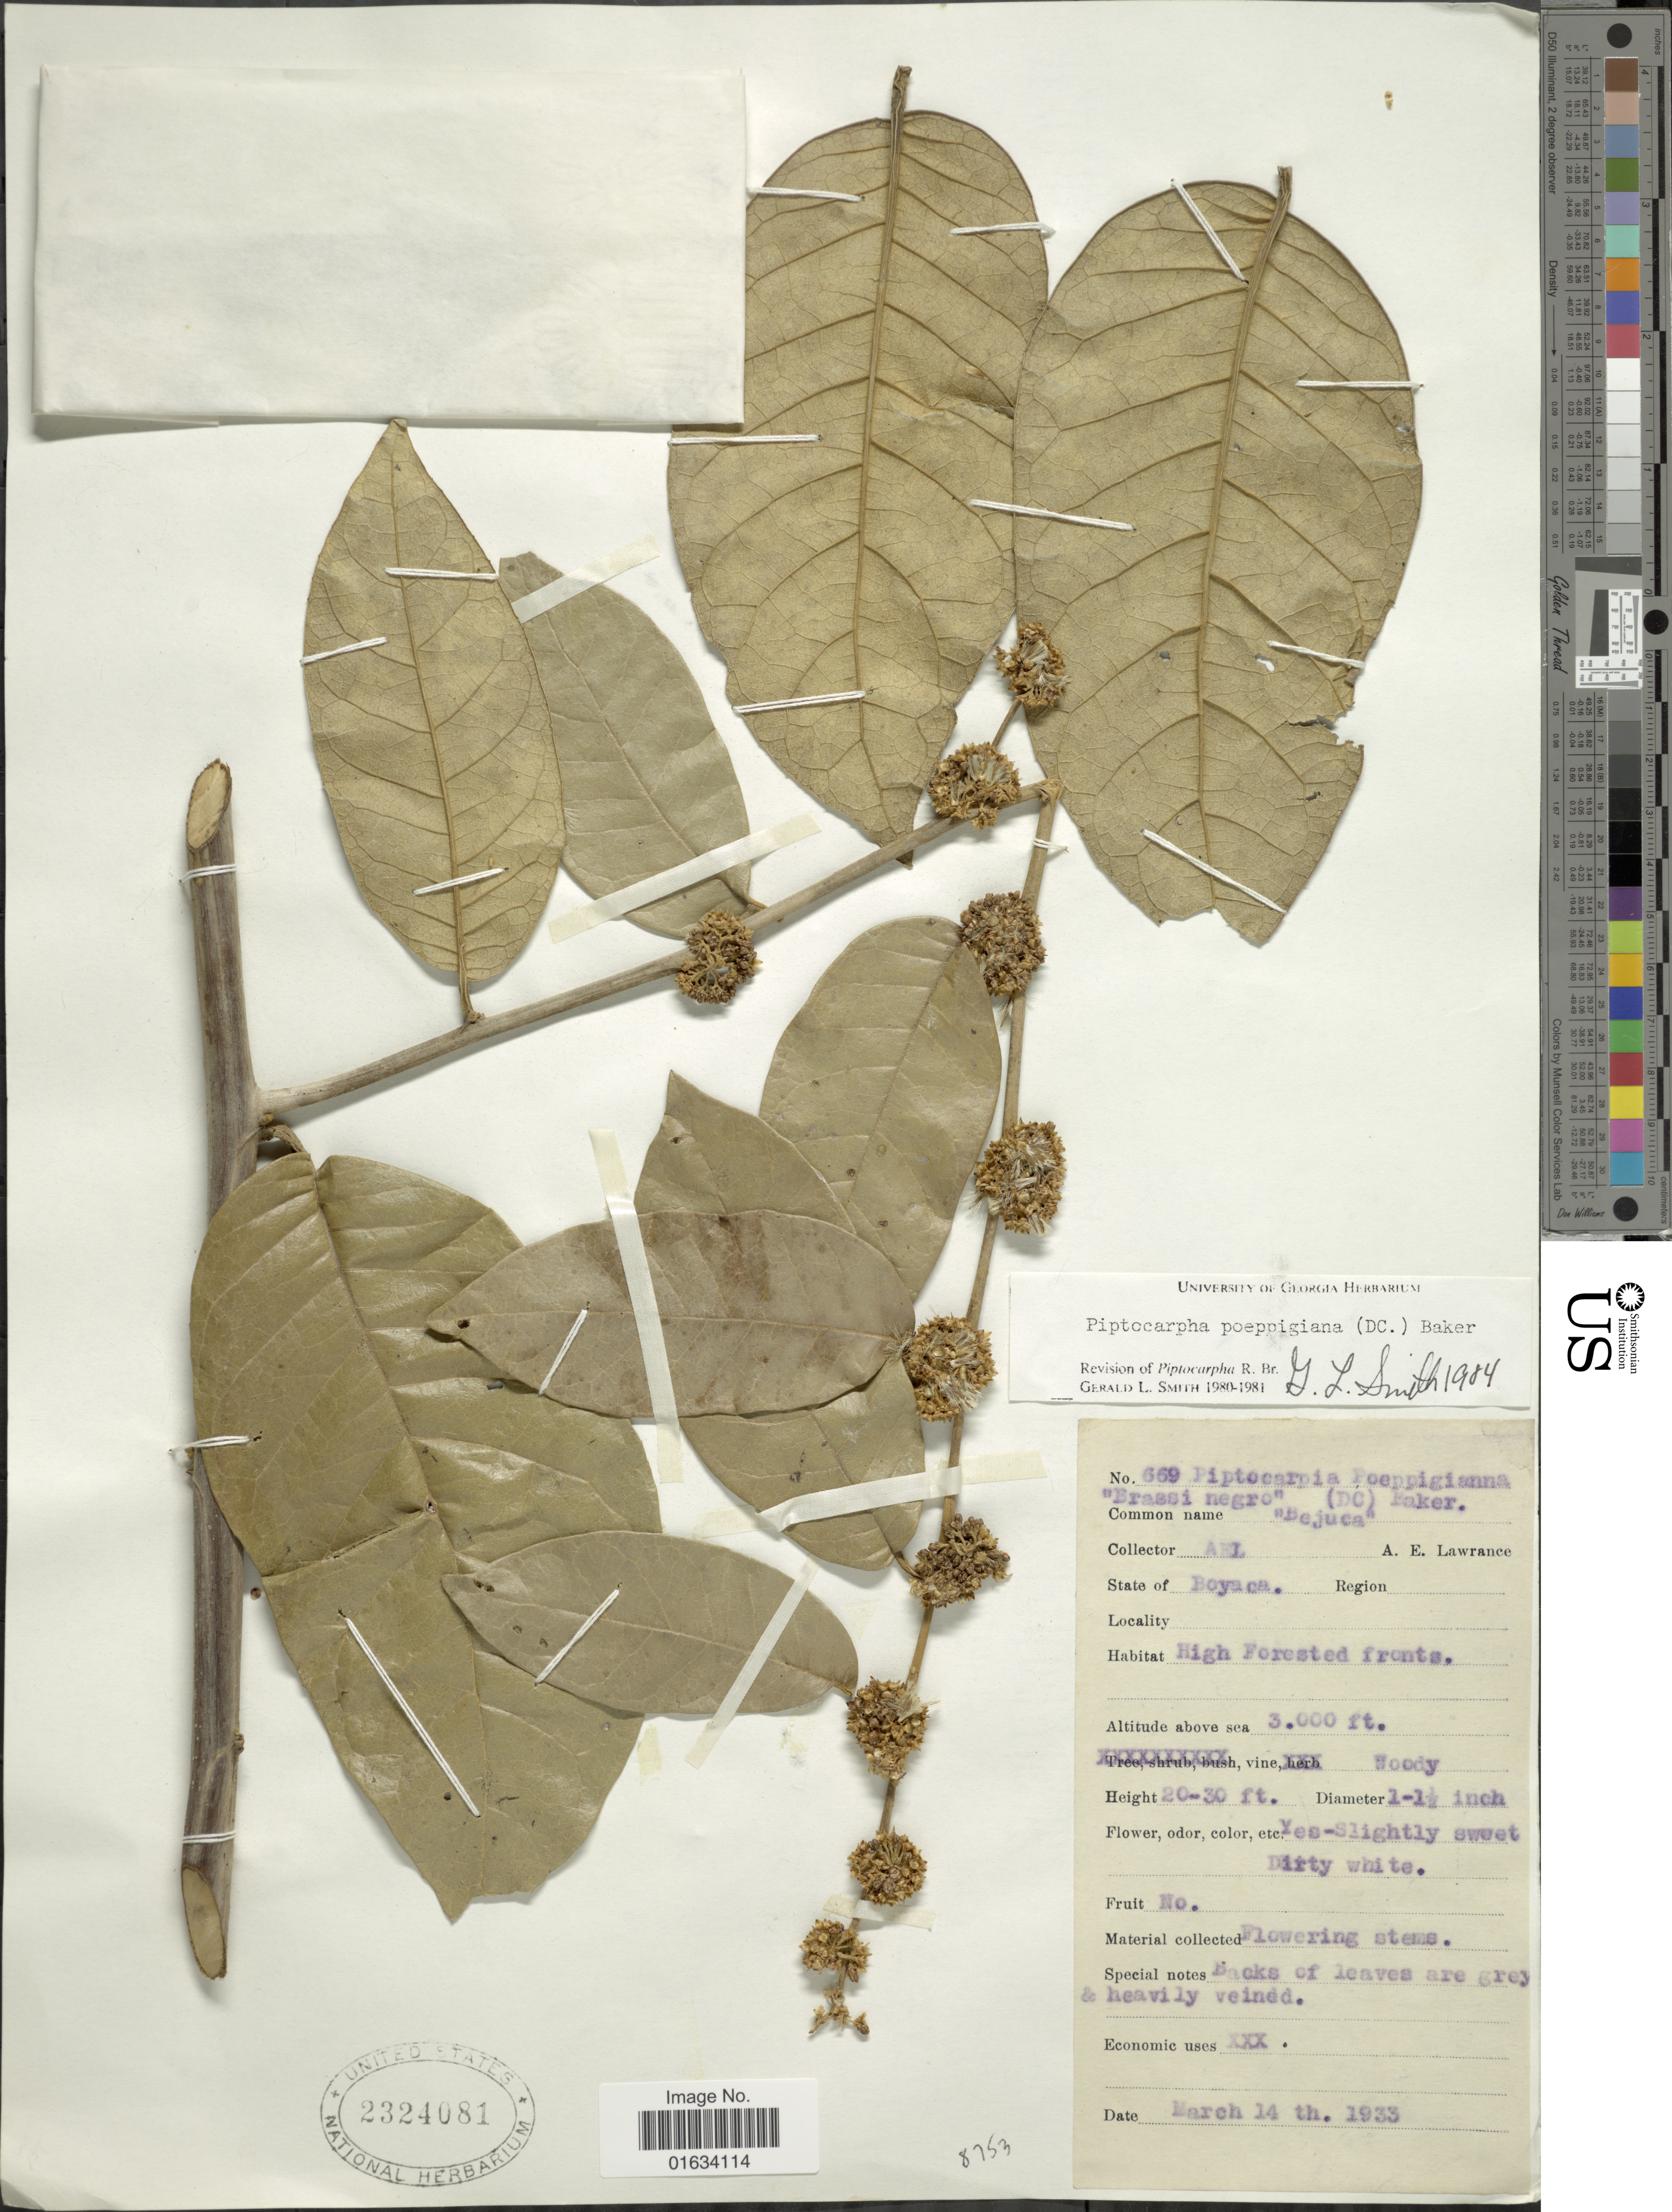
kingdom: Plantae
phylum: Tracheophyta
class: Magnoliopsida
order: Asterales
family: Asteraceae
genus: Piptocarpha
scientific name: Piptocarpha poeppigiana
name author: (DC.) Baker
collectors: A. Lawrance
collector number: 669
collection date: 1933-03-14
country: Colombia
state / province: Boyacá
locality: State of Boyacá. Region. High foresten fronts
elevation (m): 914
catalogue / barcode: US 2324081